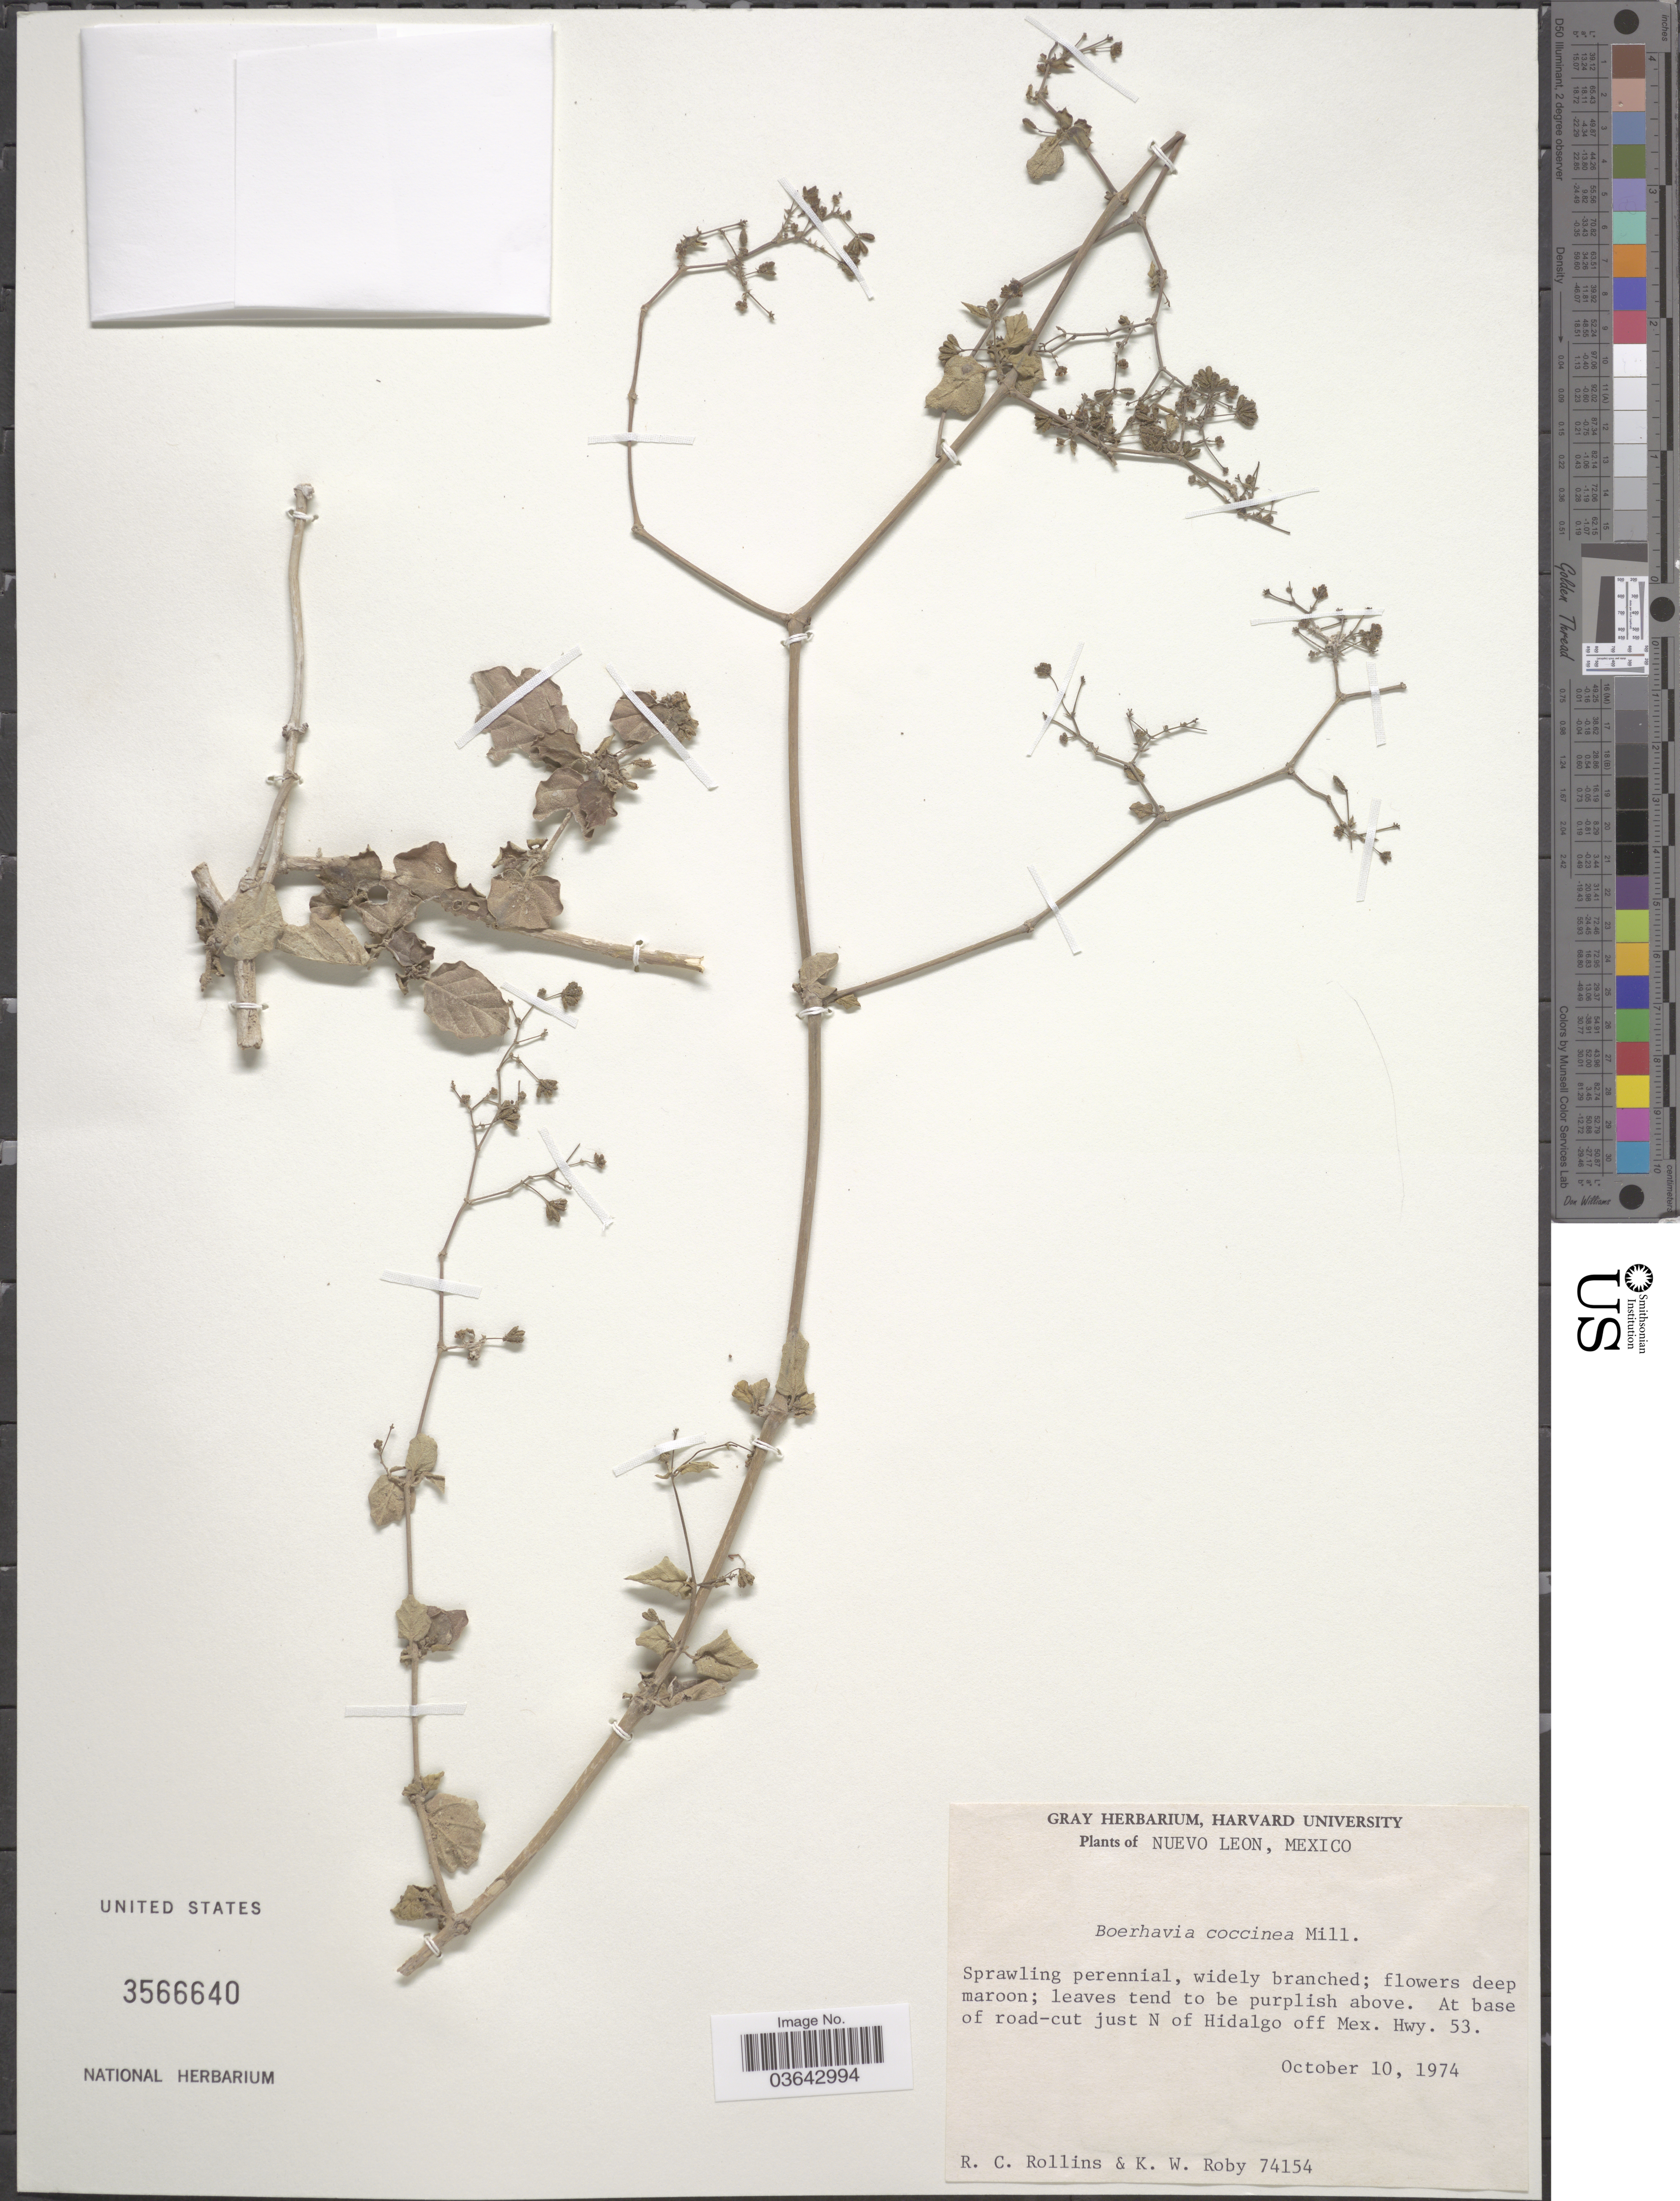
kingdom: Plantae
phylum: Tracheophyta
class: Magnoliopsida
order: Caryophyllales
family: Nyctaginaceae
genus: Boerhavia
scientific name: Boerhavia coccinea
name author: Mill.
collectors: R. C. Rollins & K. W. Roby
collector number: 74154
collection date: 1974-10-10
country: Mexico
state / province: Nuevo León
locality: At base of road-cut just N of Hidalgo off Mex. Hwy. 53.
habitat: at base of road-cut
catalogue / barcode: US 3566640